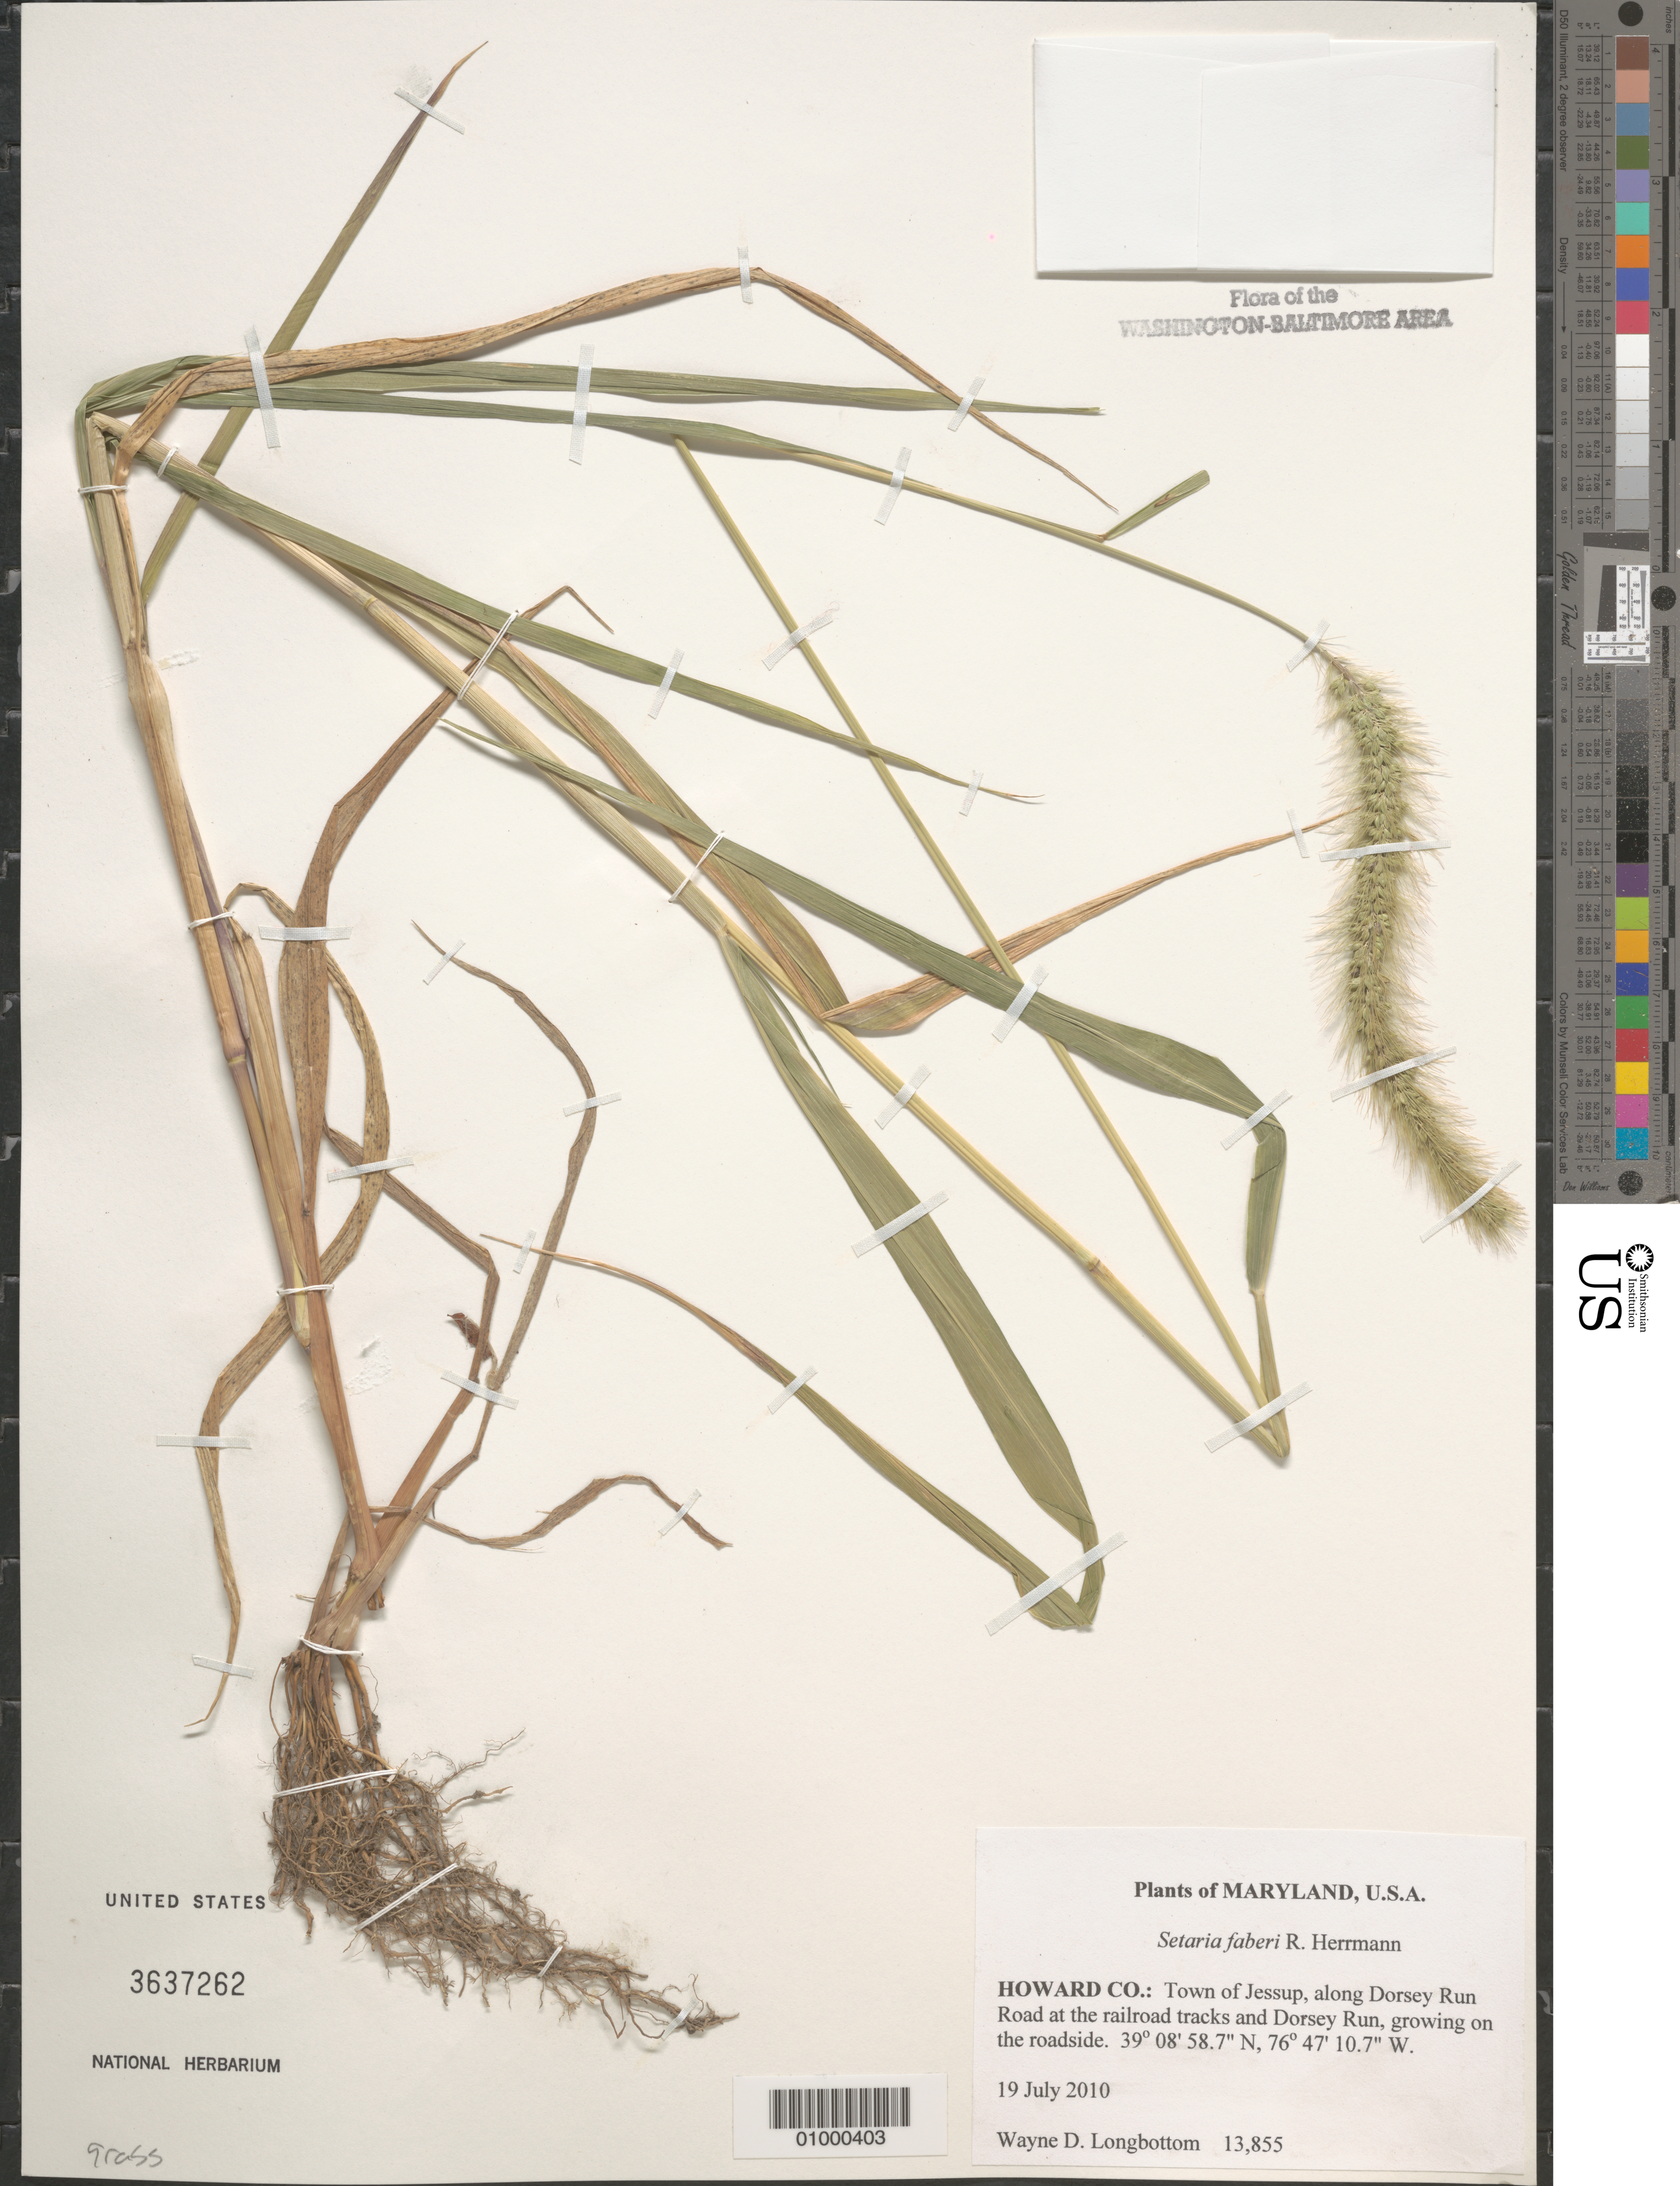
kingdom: Plantae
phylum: Tracheophyta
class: Liliopsida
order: Poales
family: Poaceae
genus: Setaria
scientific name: Setaria faberi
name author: R.A.W. Herrm.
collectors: W. D. Longbottom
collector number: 13855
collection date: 2010-07-19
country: United States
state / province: Maryland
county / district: Howard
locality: Town of Jessup, along Dorsey Run Road at the railroad tracks and Dorsey Run, growing on the roadside.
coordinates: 39 08 58.7 N, 76 47 10.7 W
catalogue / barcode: US 3637262